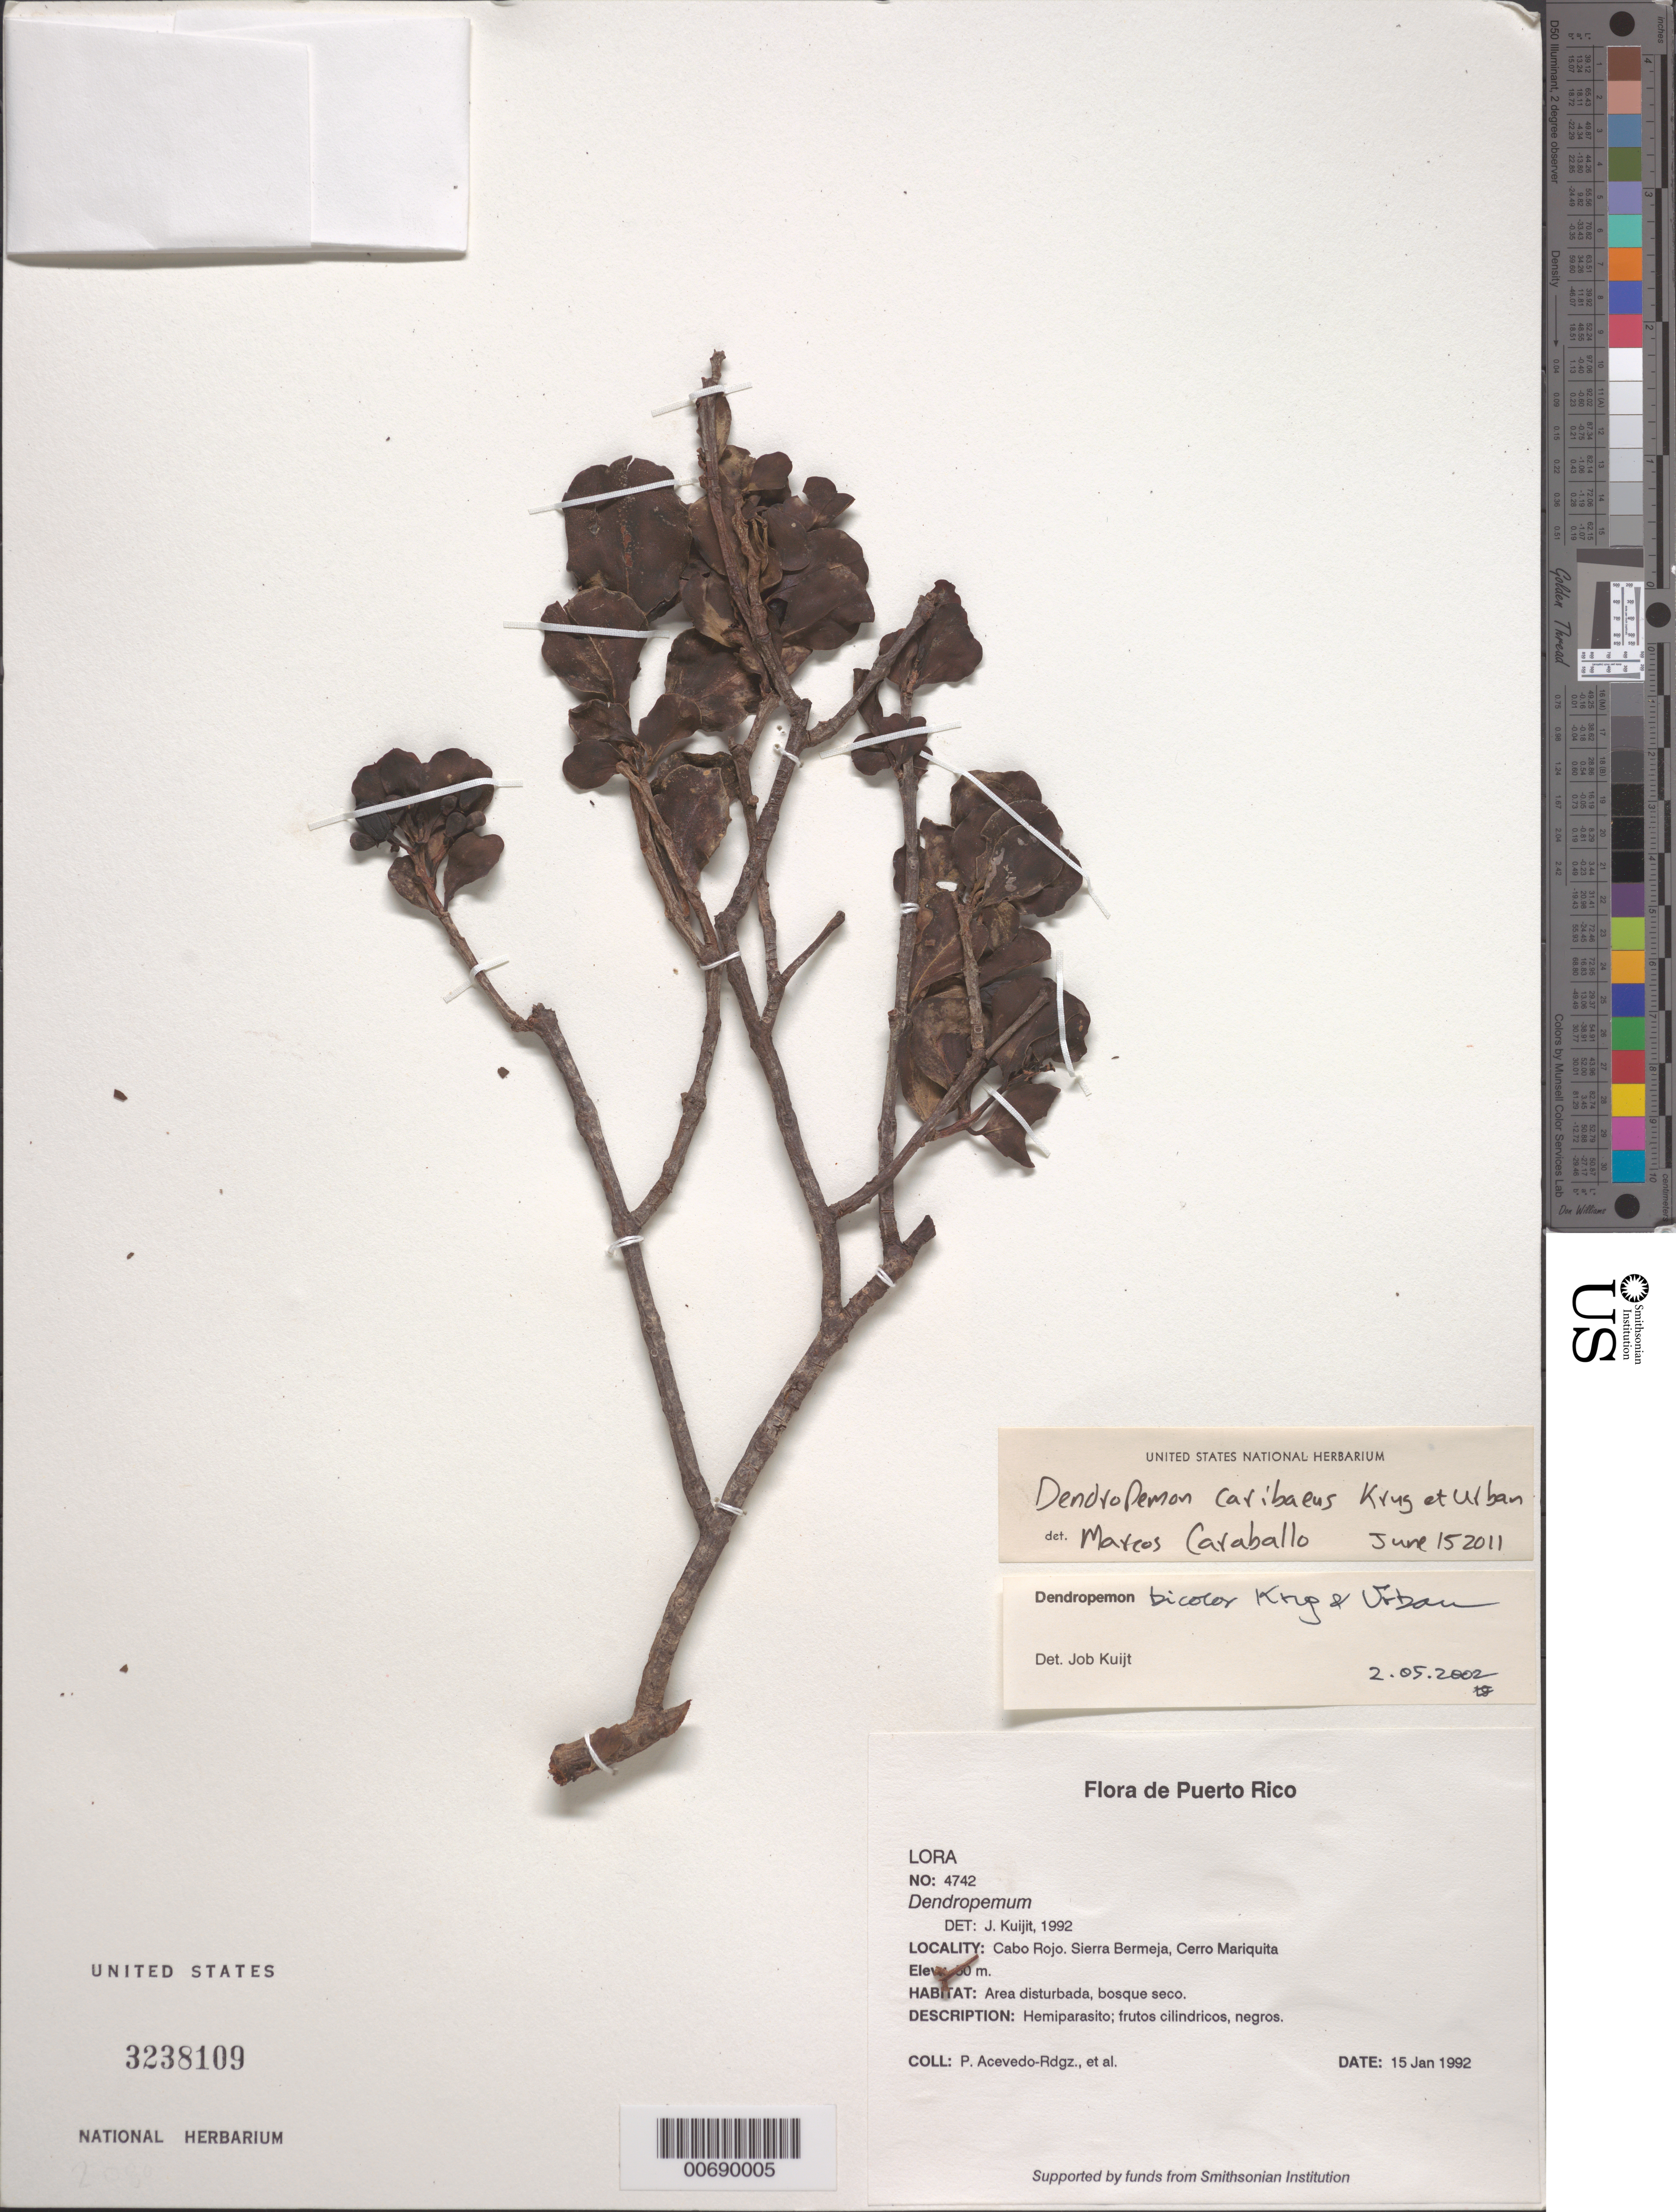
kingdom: Plantae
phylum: Tracheophyta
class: Magnoliopsida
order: Santalales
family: Loranthaceae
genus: Dendropemon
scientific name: Dendropemon caribaeus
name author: Krug & Urb.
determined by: Caraballo-Ortiz, Marcos A., (MISS), University of Mississippi (UNITED STATES)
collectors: P. Acevedo-Rodr.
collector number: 4742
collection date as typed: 15 Jan 1992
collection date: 1992-01-15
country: Puerto Rico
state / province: Cabo Rojo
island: Puerto Rico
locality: Cabo Rojo; Sierra Bermeja, Cerro Mariquita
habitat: Area disturbada, bosque seco.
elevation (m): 50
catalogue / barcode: US 3238109